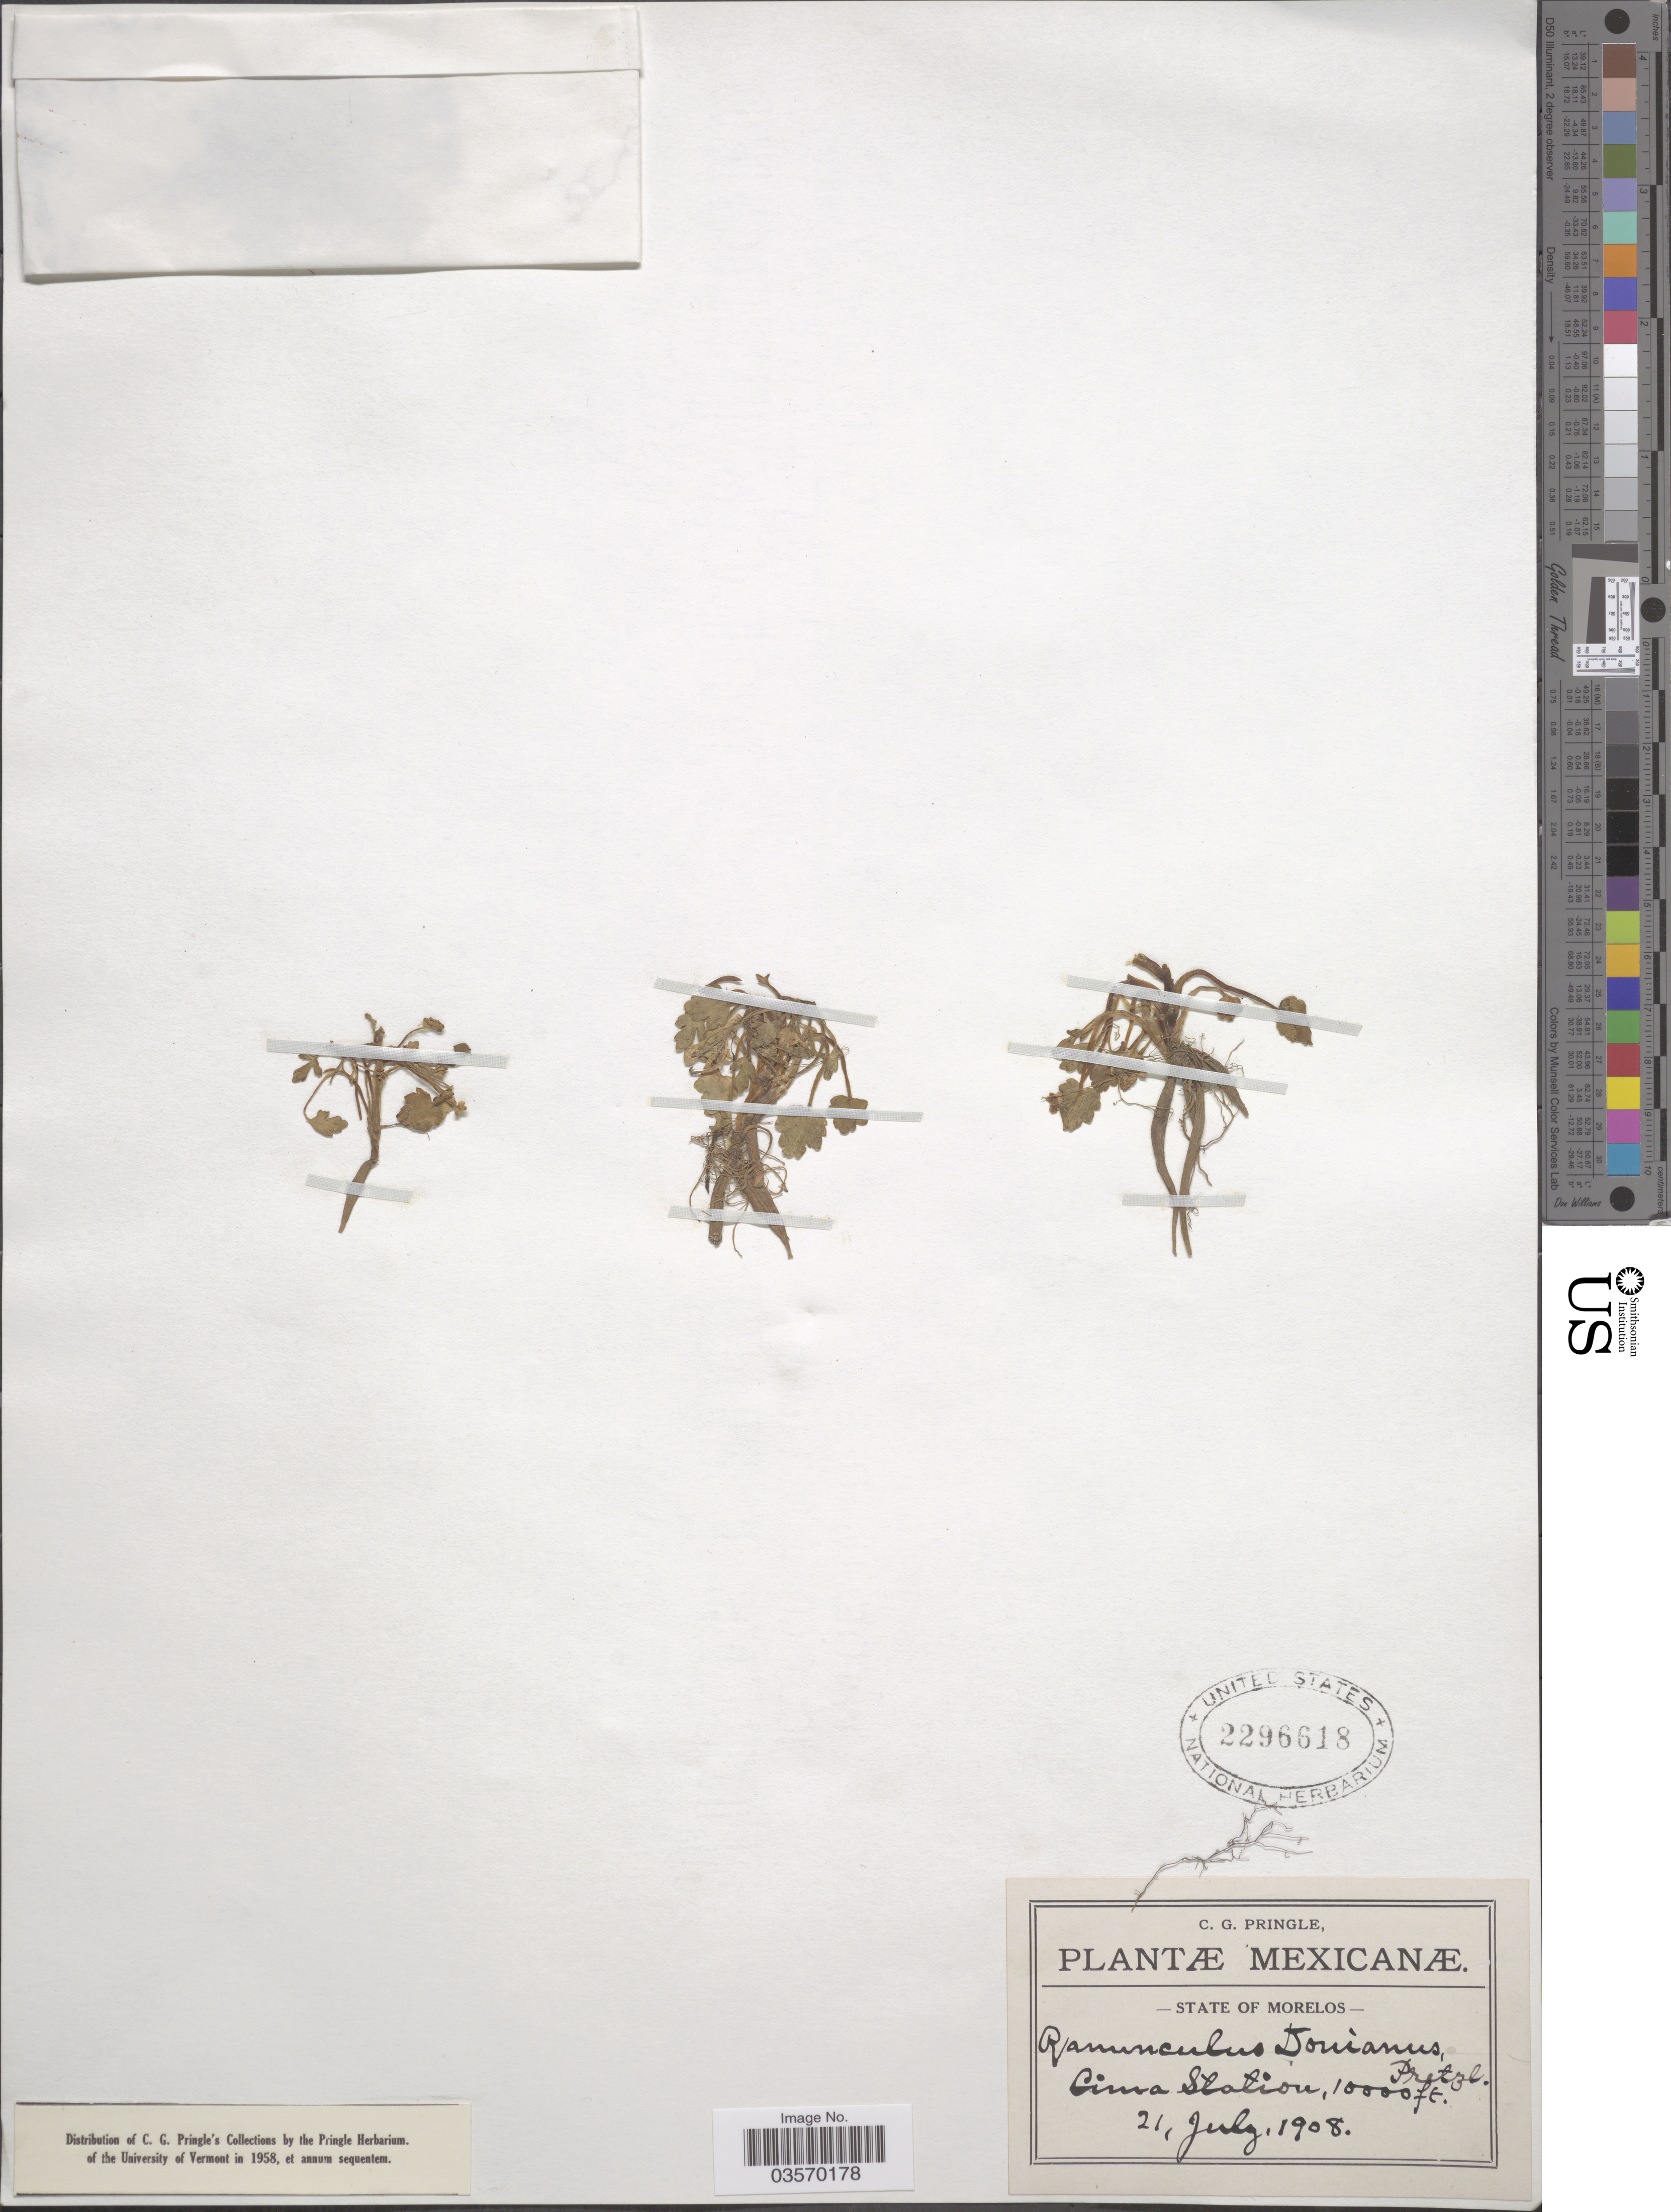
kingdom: Plantae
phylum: Tracheophyta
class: Magnoliopsida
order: Ranunculales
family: Ranunculaceae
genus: Ranunculus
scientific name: Ranunculus donianus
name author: Pritz. ex Walp.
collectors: C. G. Pringle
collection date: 1908-07-21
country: Mexico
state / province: Morelos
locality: Cima Station.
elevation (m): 3048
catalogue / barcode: US 2296618